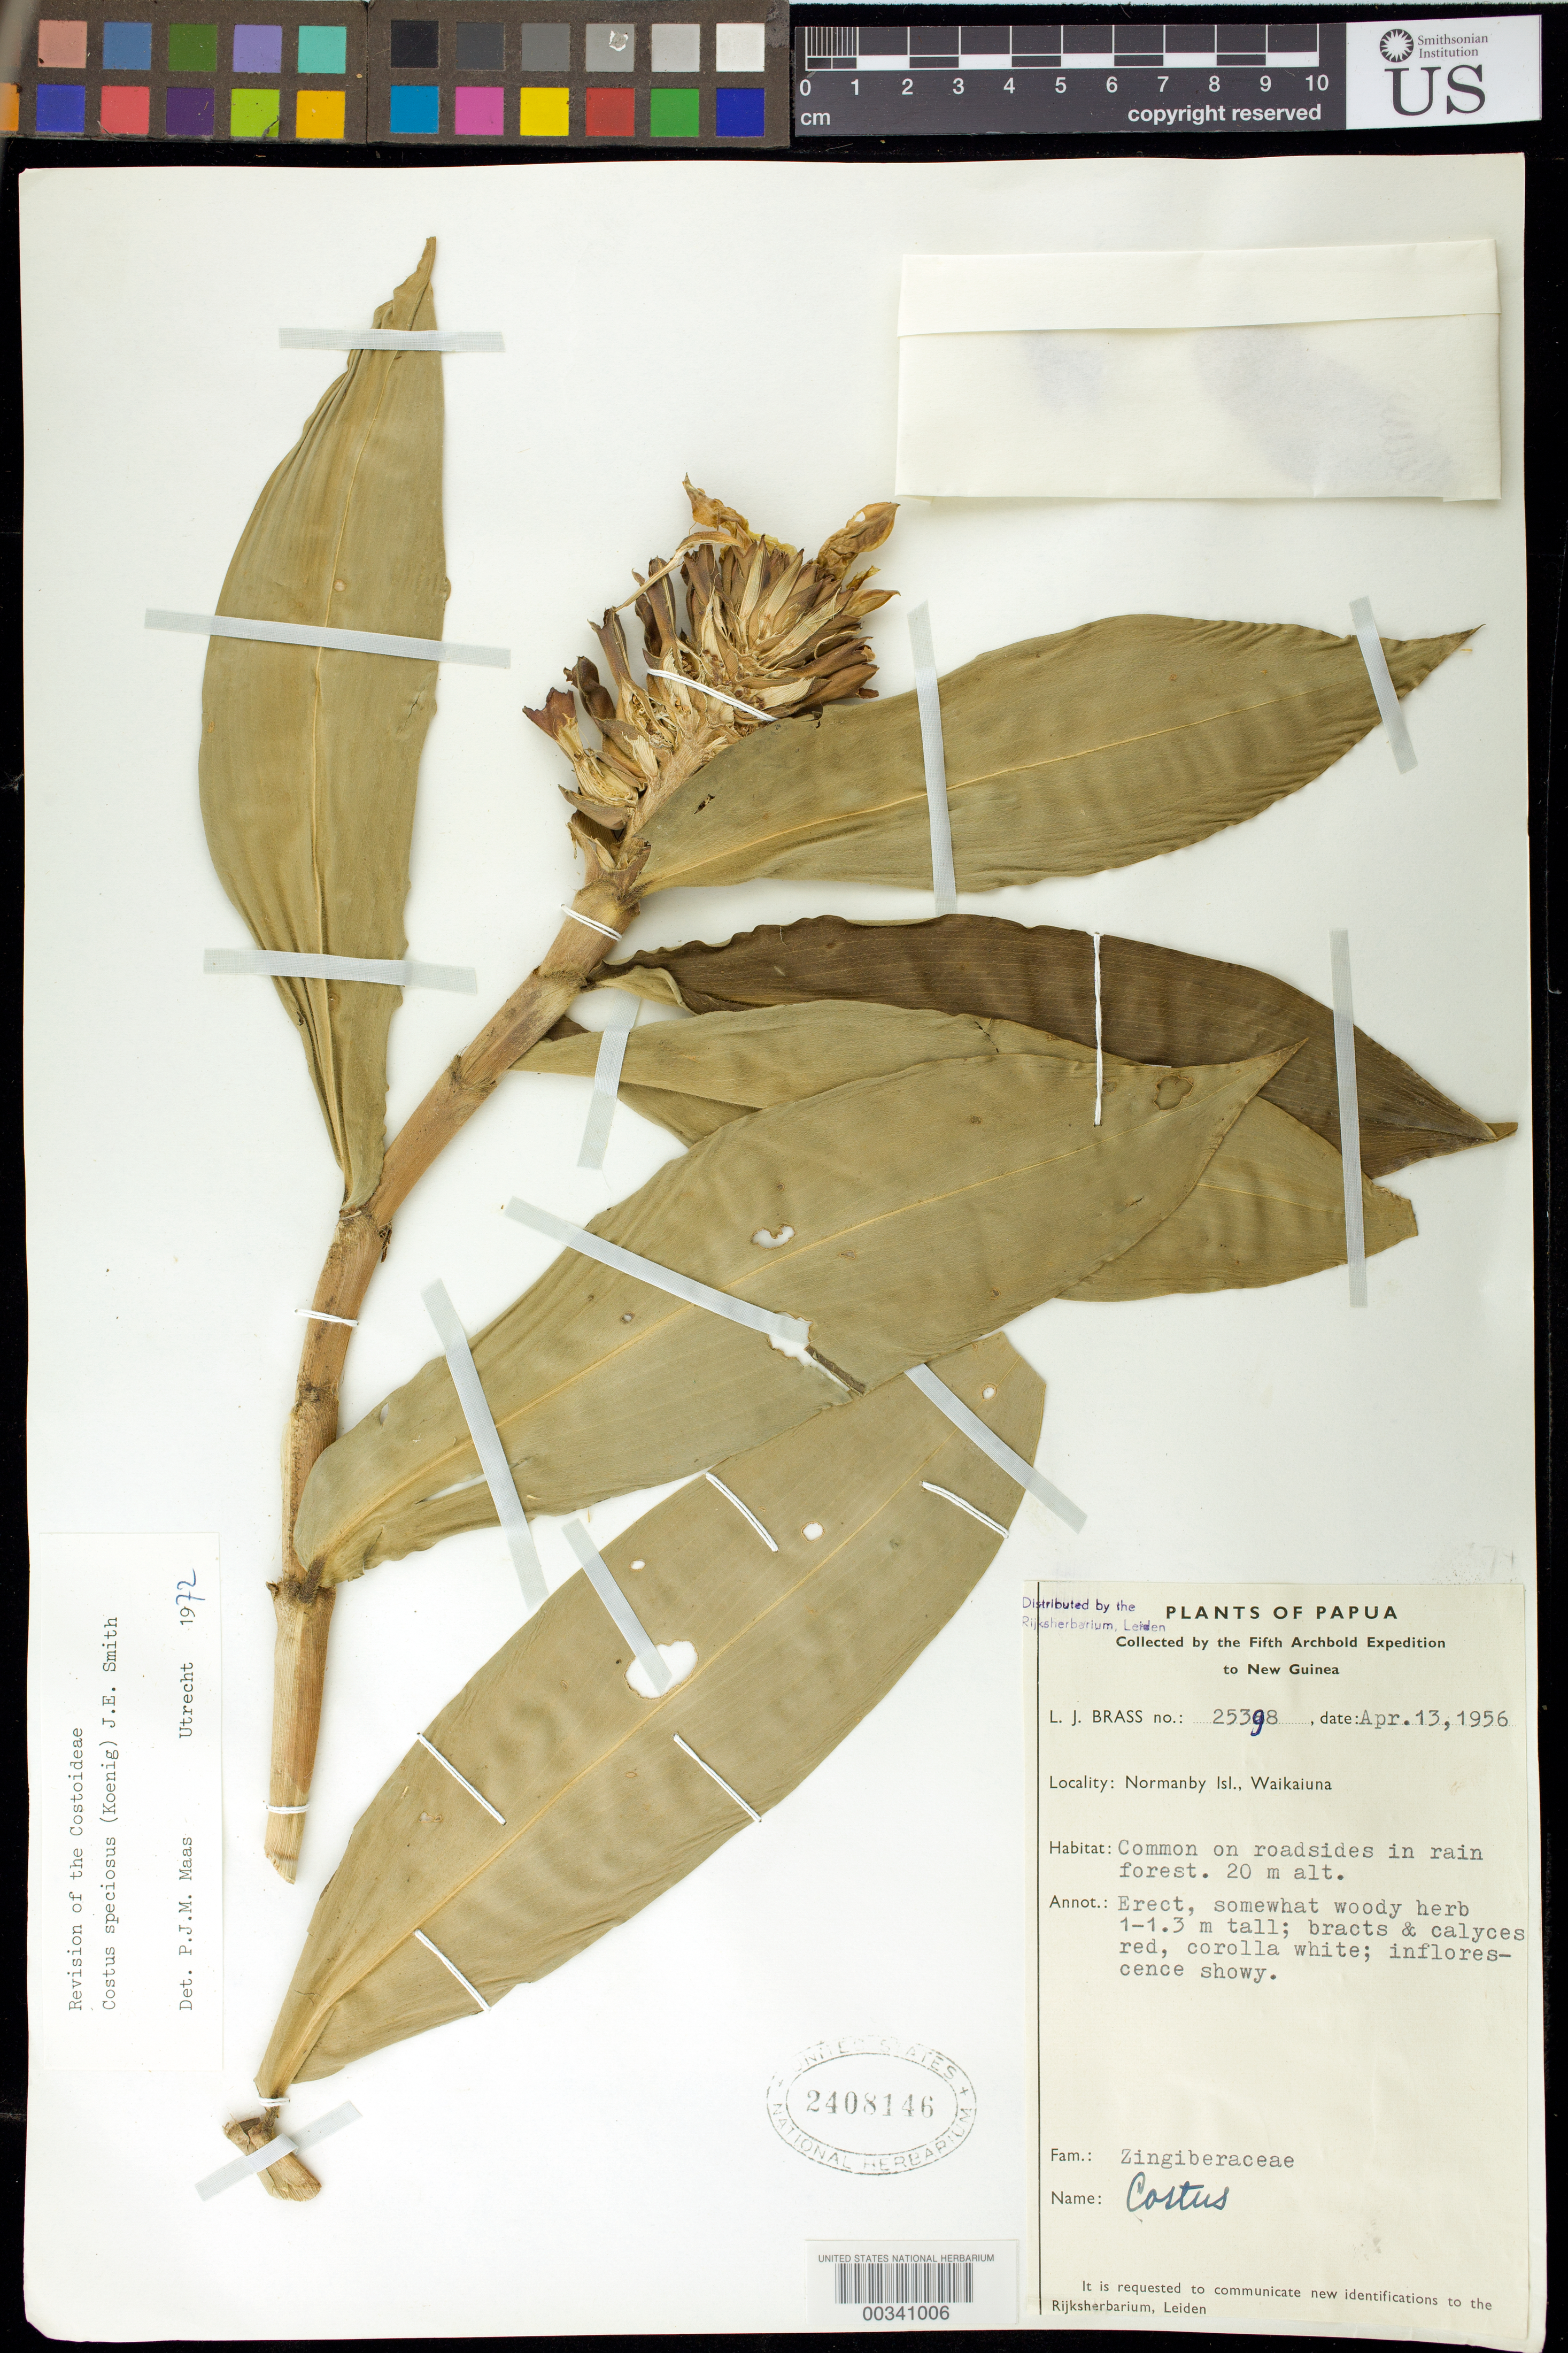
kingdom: Plantae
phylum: Tracheophyta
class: Liliopsida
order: Zingiberales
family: Costaceae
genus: Hellenia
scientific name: Hellenia speciosa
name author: (J. Koenig) S.R. Dutta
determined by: Wagner, W. L., (BOT), Smithsonian Institution - National Museum of Natural History (UNITED STATES)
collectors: L. J. Brass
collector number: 25398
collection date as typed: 13 Apr 1956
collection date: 1956-04-13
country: Papua New Guinea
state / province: Milne Bay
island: Normanby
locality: Waikaiuna; d'entrecasteaux is.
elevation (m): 20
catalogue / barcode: US 2408146